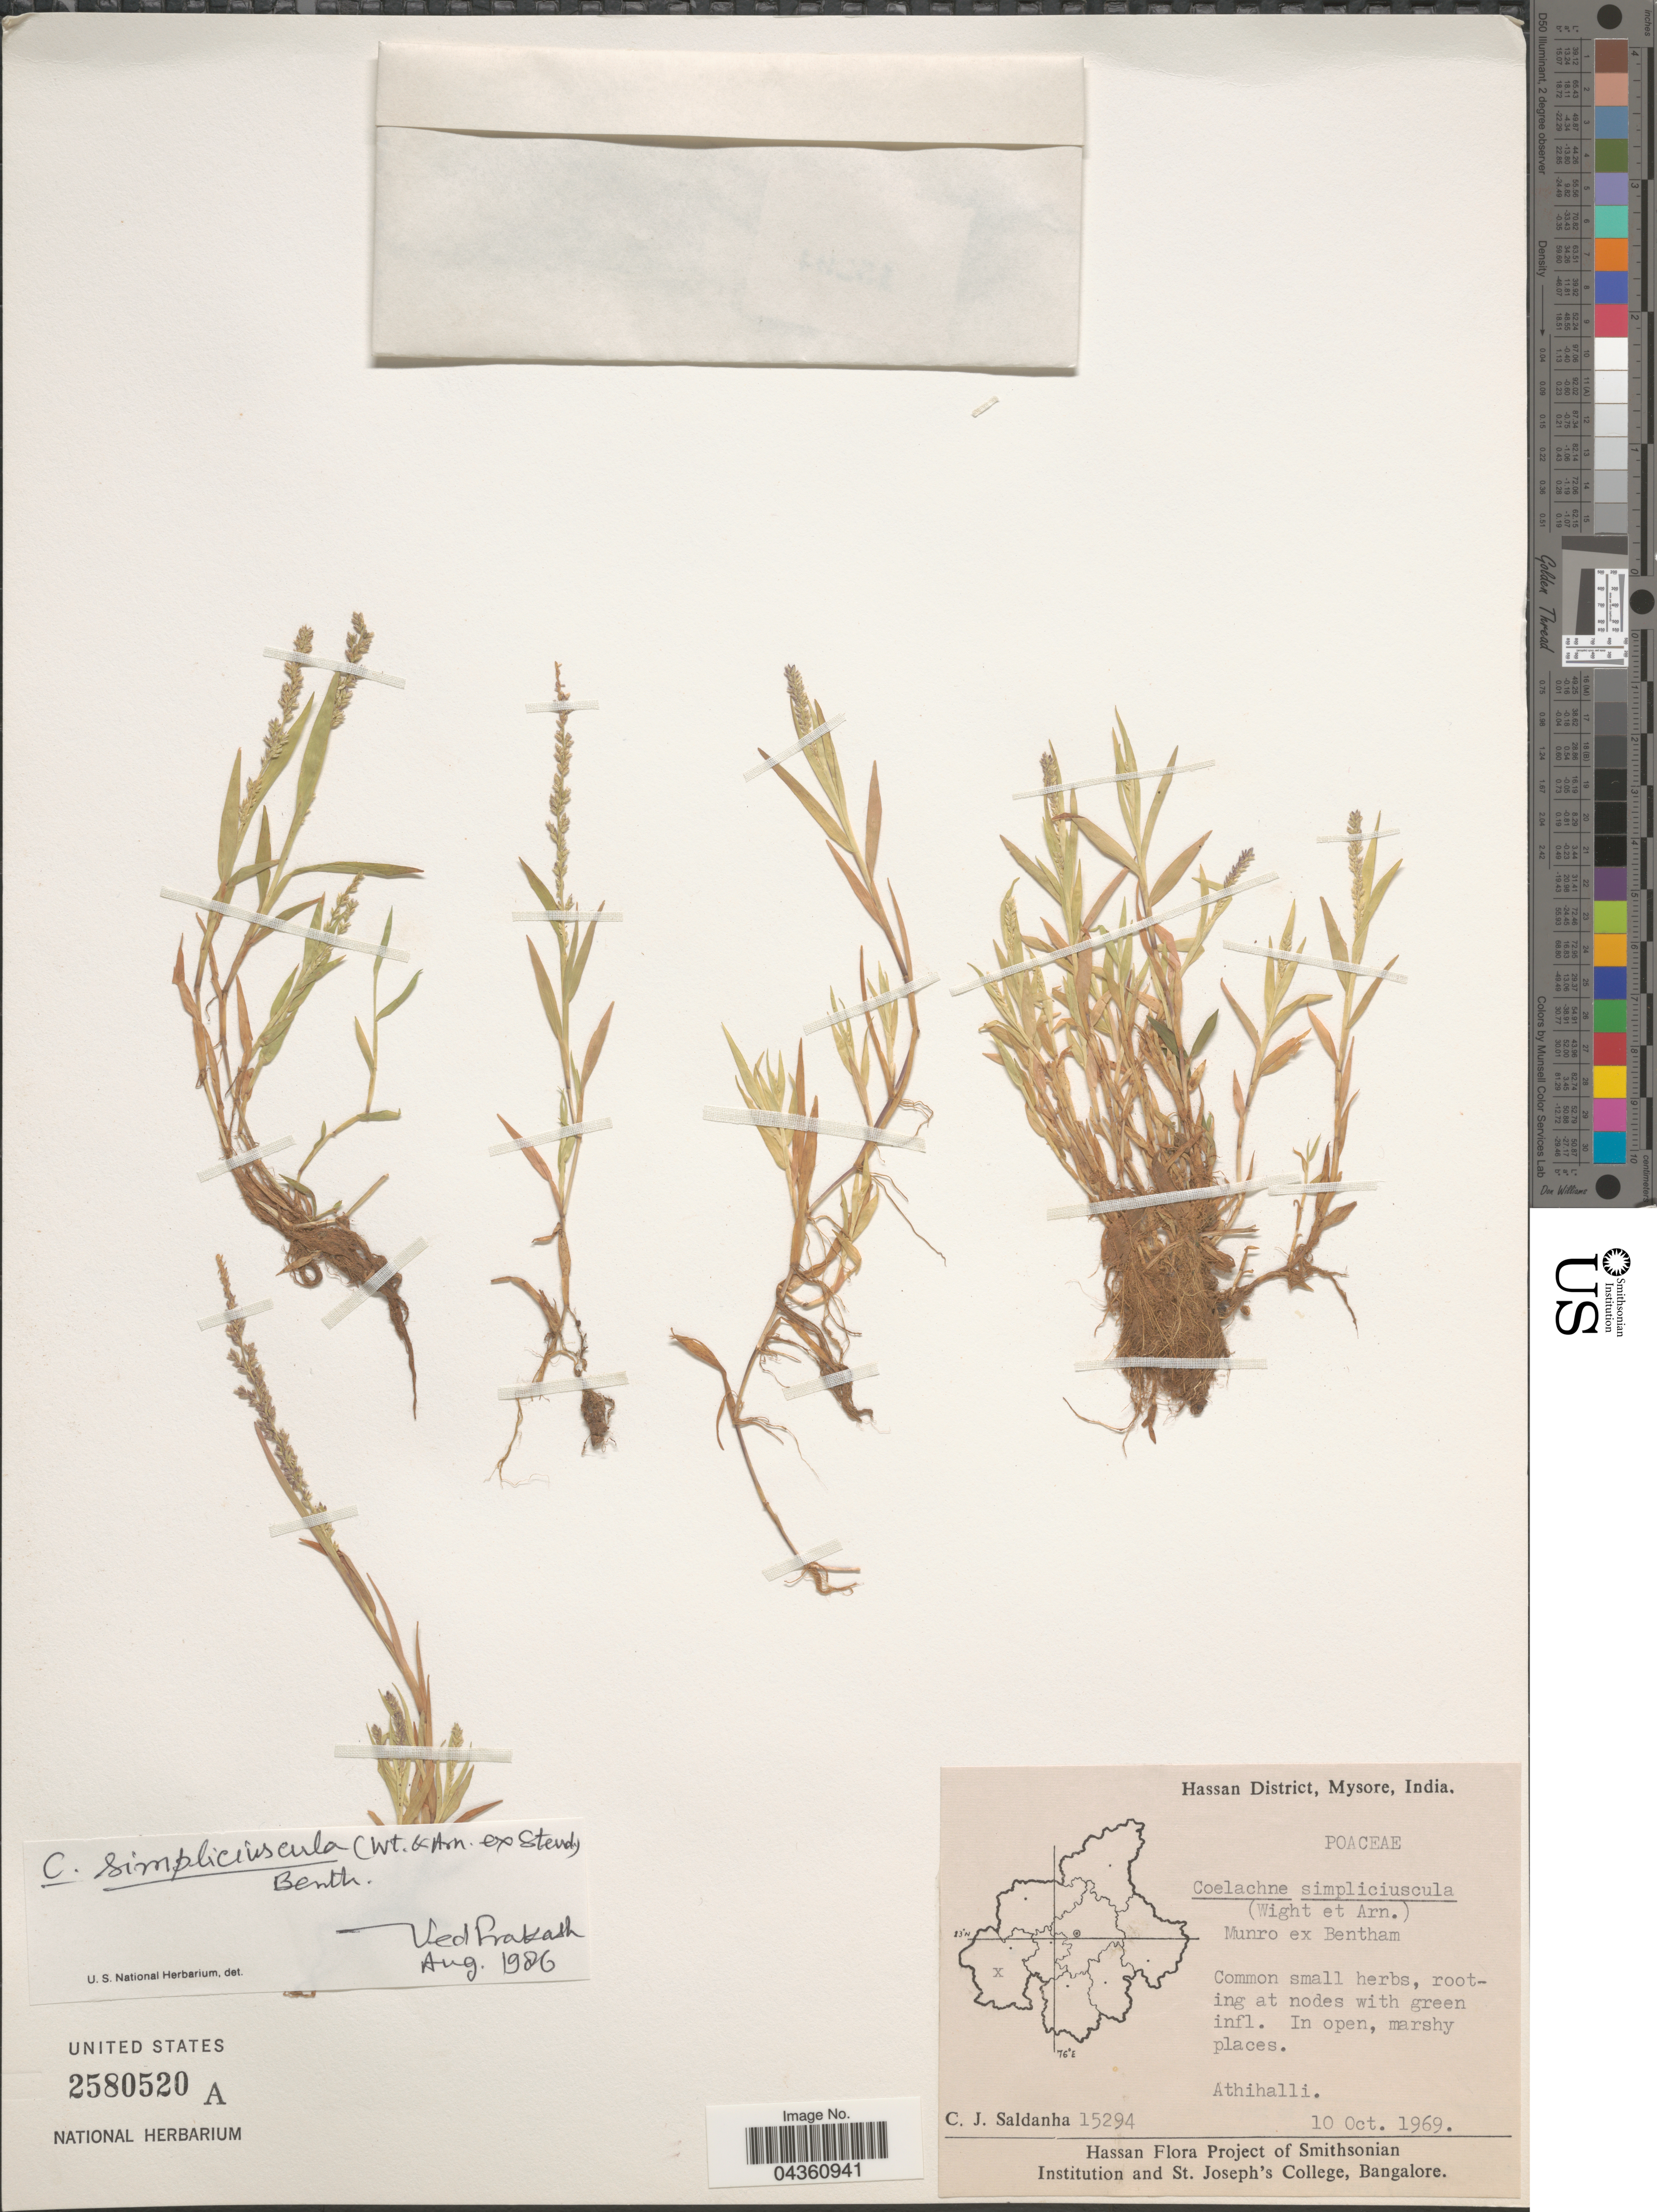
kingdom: Plantae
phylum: Tracheophyta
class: Liliopsida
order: Poales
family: Poaceae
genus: Coelachne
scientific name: Coelachne simpliciuscula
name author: (Wight & Arn. ex Steud.) Munro ex Benth.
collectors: C. J. Saldanha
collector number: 15294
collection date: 1969-10-10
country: India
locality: Hassan District, Mysore. Athihalli.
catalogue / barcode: US 2580520A